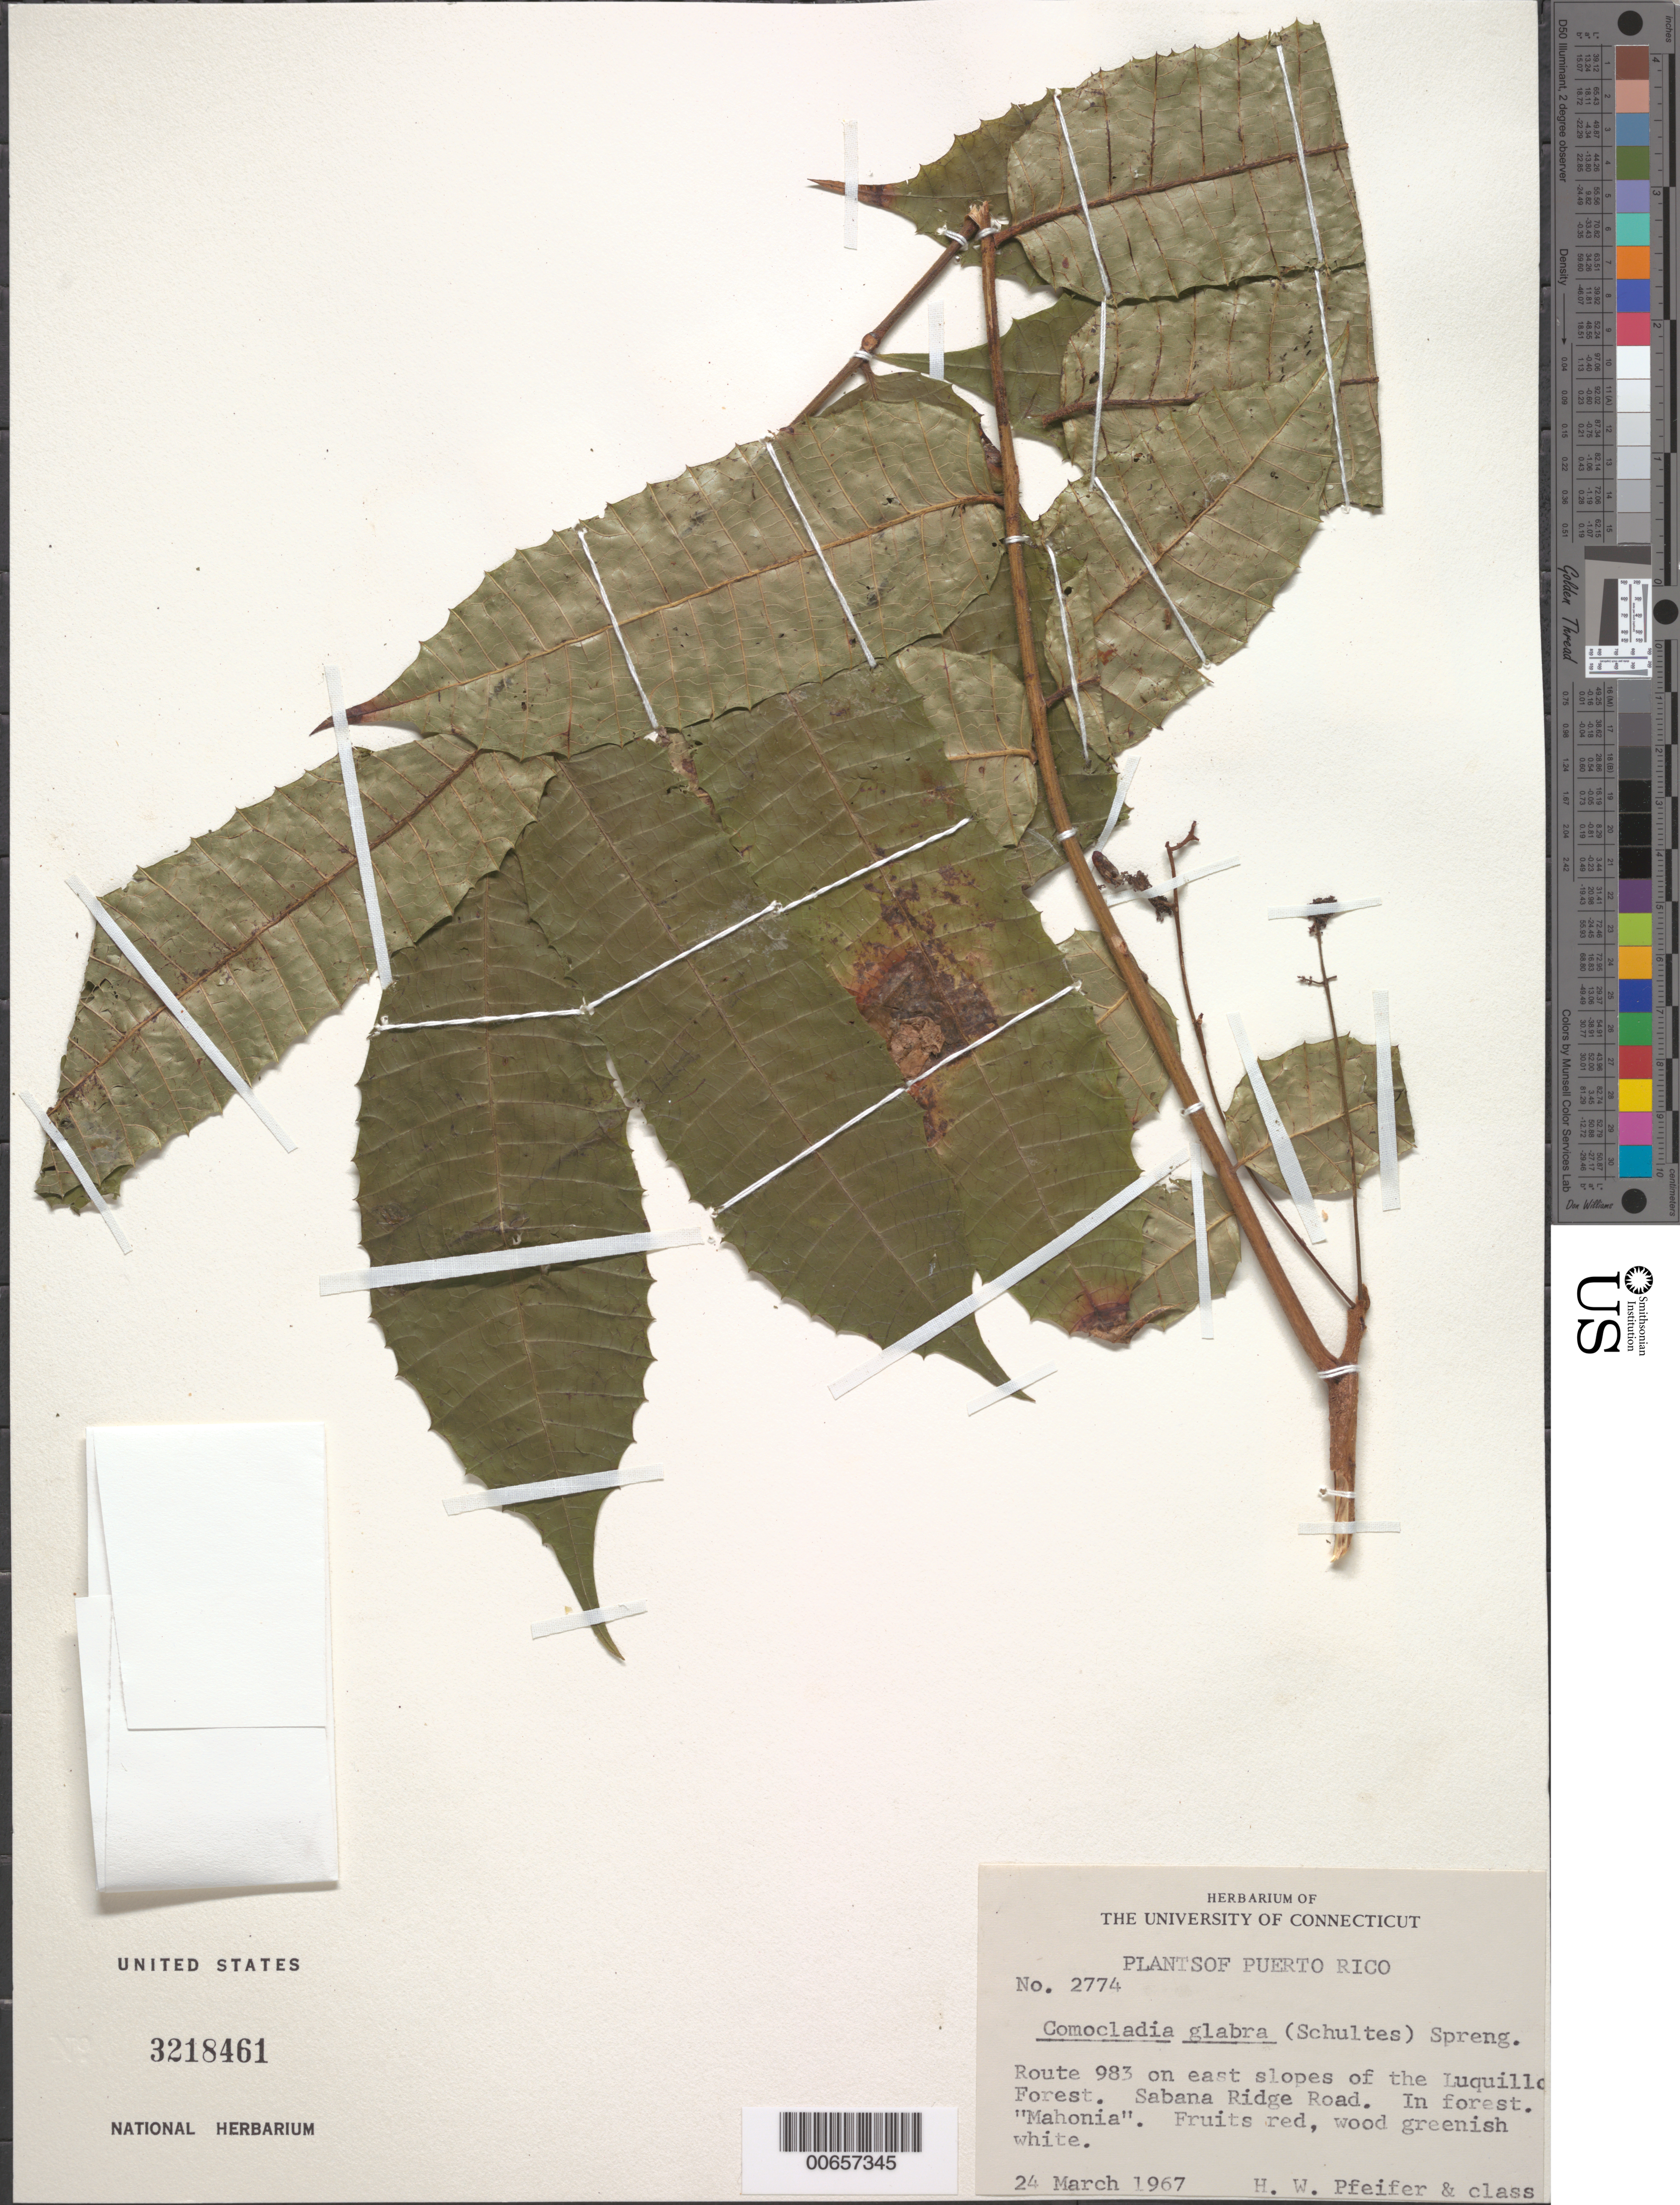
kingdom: Plantae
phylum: Tracheophyta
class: Magnoliopsida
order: Sapindales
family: Anacardiaceae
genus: Comocladia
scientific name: Comocladia glabra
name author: (Schult.) Spreng.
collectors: H. W. Pfeifer & Class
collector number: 2774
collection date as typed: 24 Mar 1967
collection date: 1967-03-24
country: Puerto Rico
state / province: Luquillo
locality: Luquillo Forest, rte 983 on E slopes of the; Sabana Ridge Road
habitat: In forest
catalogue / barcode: US 3218461